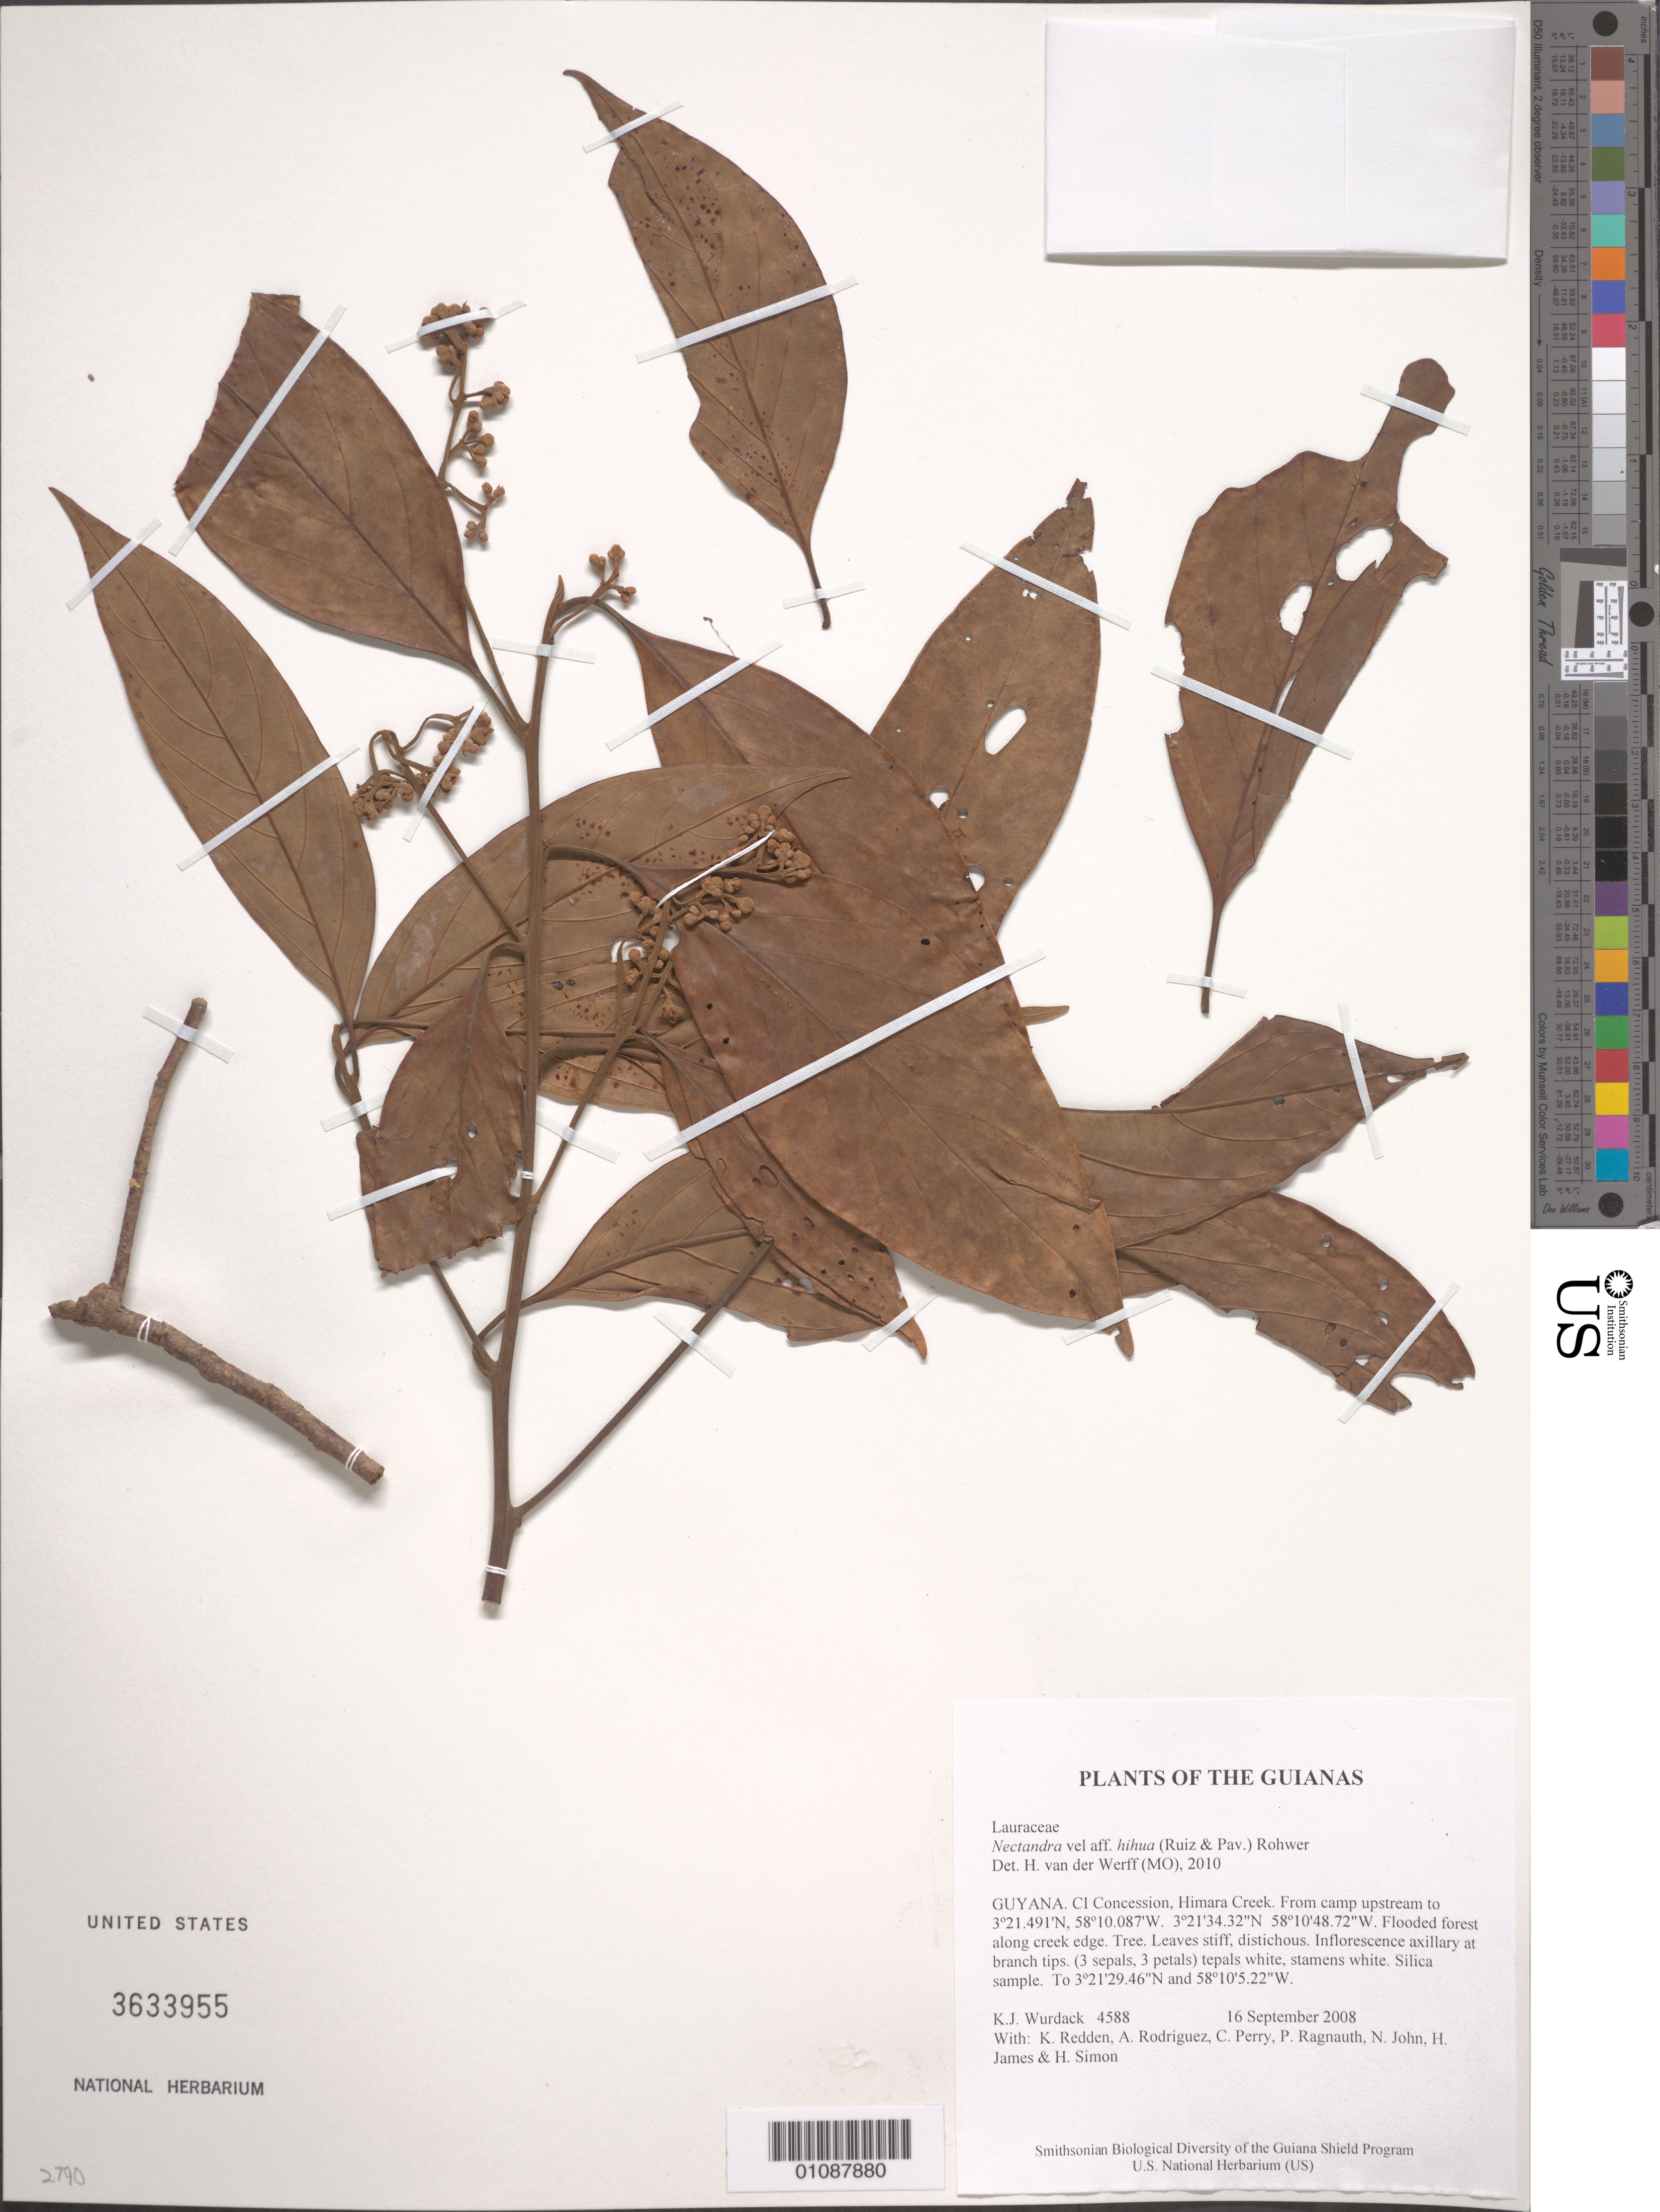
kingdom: Plantae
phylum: Tracheophyta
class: Magnoliopsida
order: Laurales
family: Lauraceae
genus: Nectandra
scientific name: Nectandra hihua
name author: (Ruiz & Pav.) Rohwer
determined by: van der Werff, H., (MO), Missouri Botanical Garden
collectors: K. Wurdack, K. M. Redden, A. Rodriguez, C. Perry, P. Ragnauth, N. John, H. James & H. Simon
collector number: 4588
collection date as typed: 16 September 2008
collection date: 2008-09-16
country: Guyana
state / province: U. Takutu-U. Essequibo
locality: CI Concession, Himara Creek. From camp upstream to 3º21.491'N, 58º10.087'W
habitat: Flooded forest along creek edge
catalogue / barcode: US 3633955